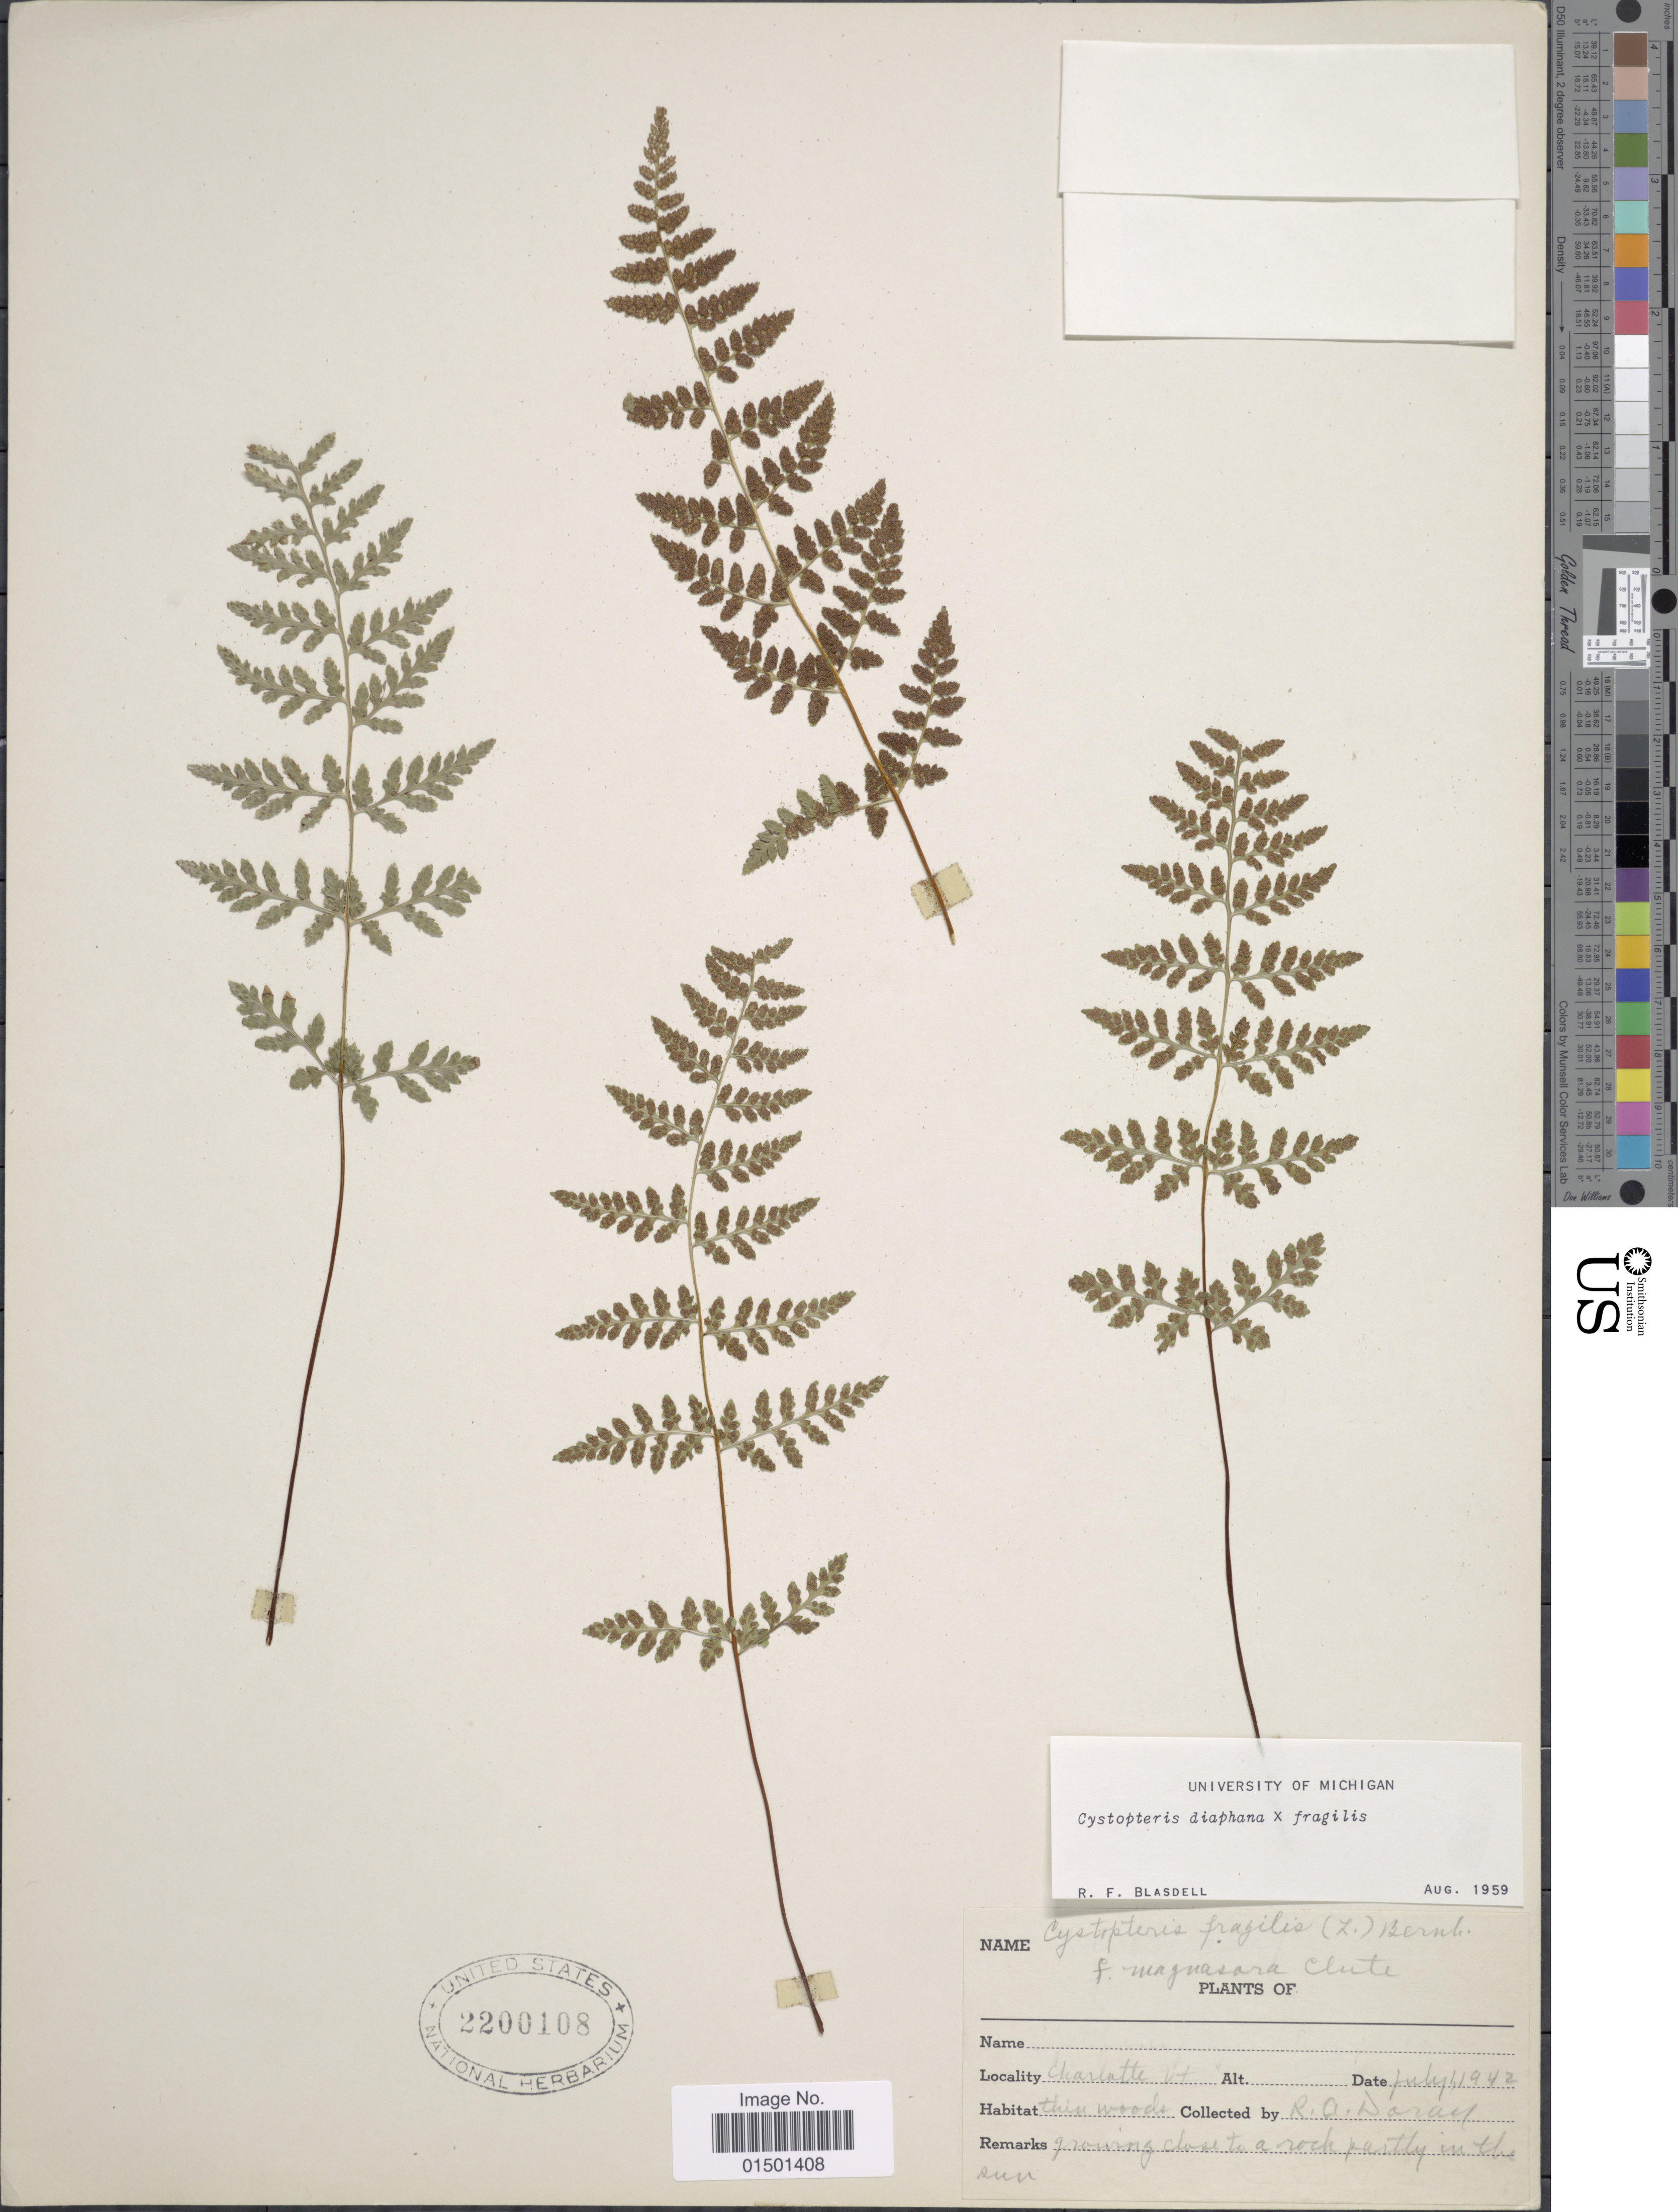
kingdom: Plantae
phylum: Tracheophyta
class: Polypodiopsida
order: Polypodiales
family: Cystopteridaceae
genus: Cystopteris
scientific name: Cystopteris diaphana x C. fragilis (L.) Bernh.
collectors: R. Doray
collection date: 1942-07-01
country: United States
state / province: Vermont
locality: Charlotte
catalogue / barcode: US 2200108